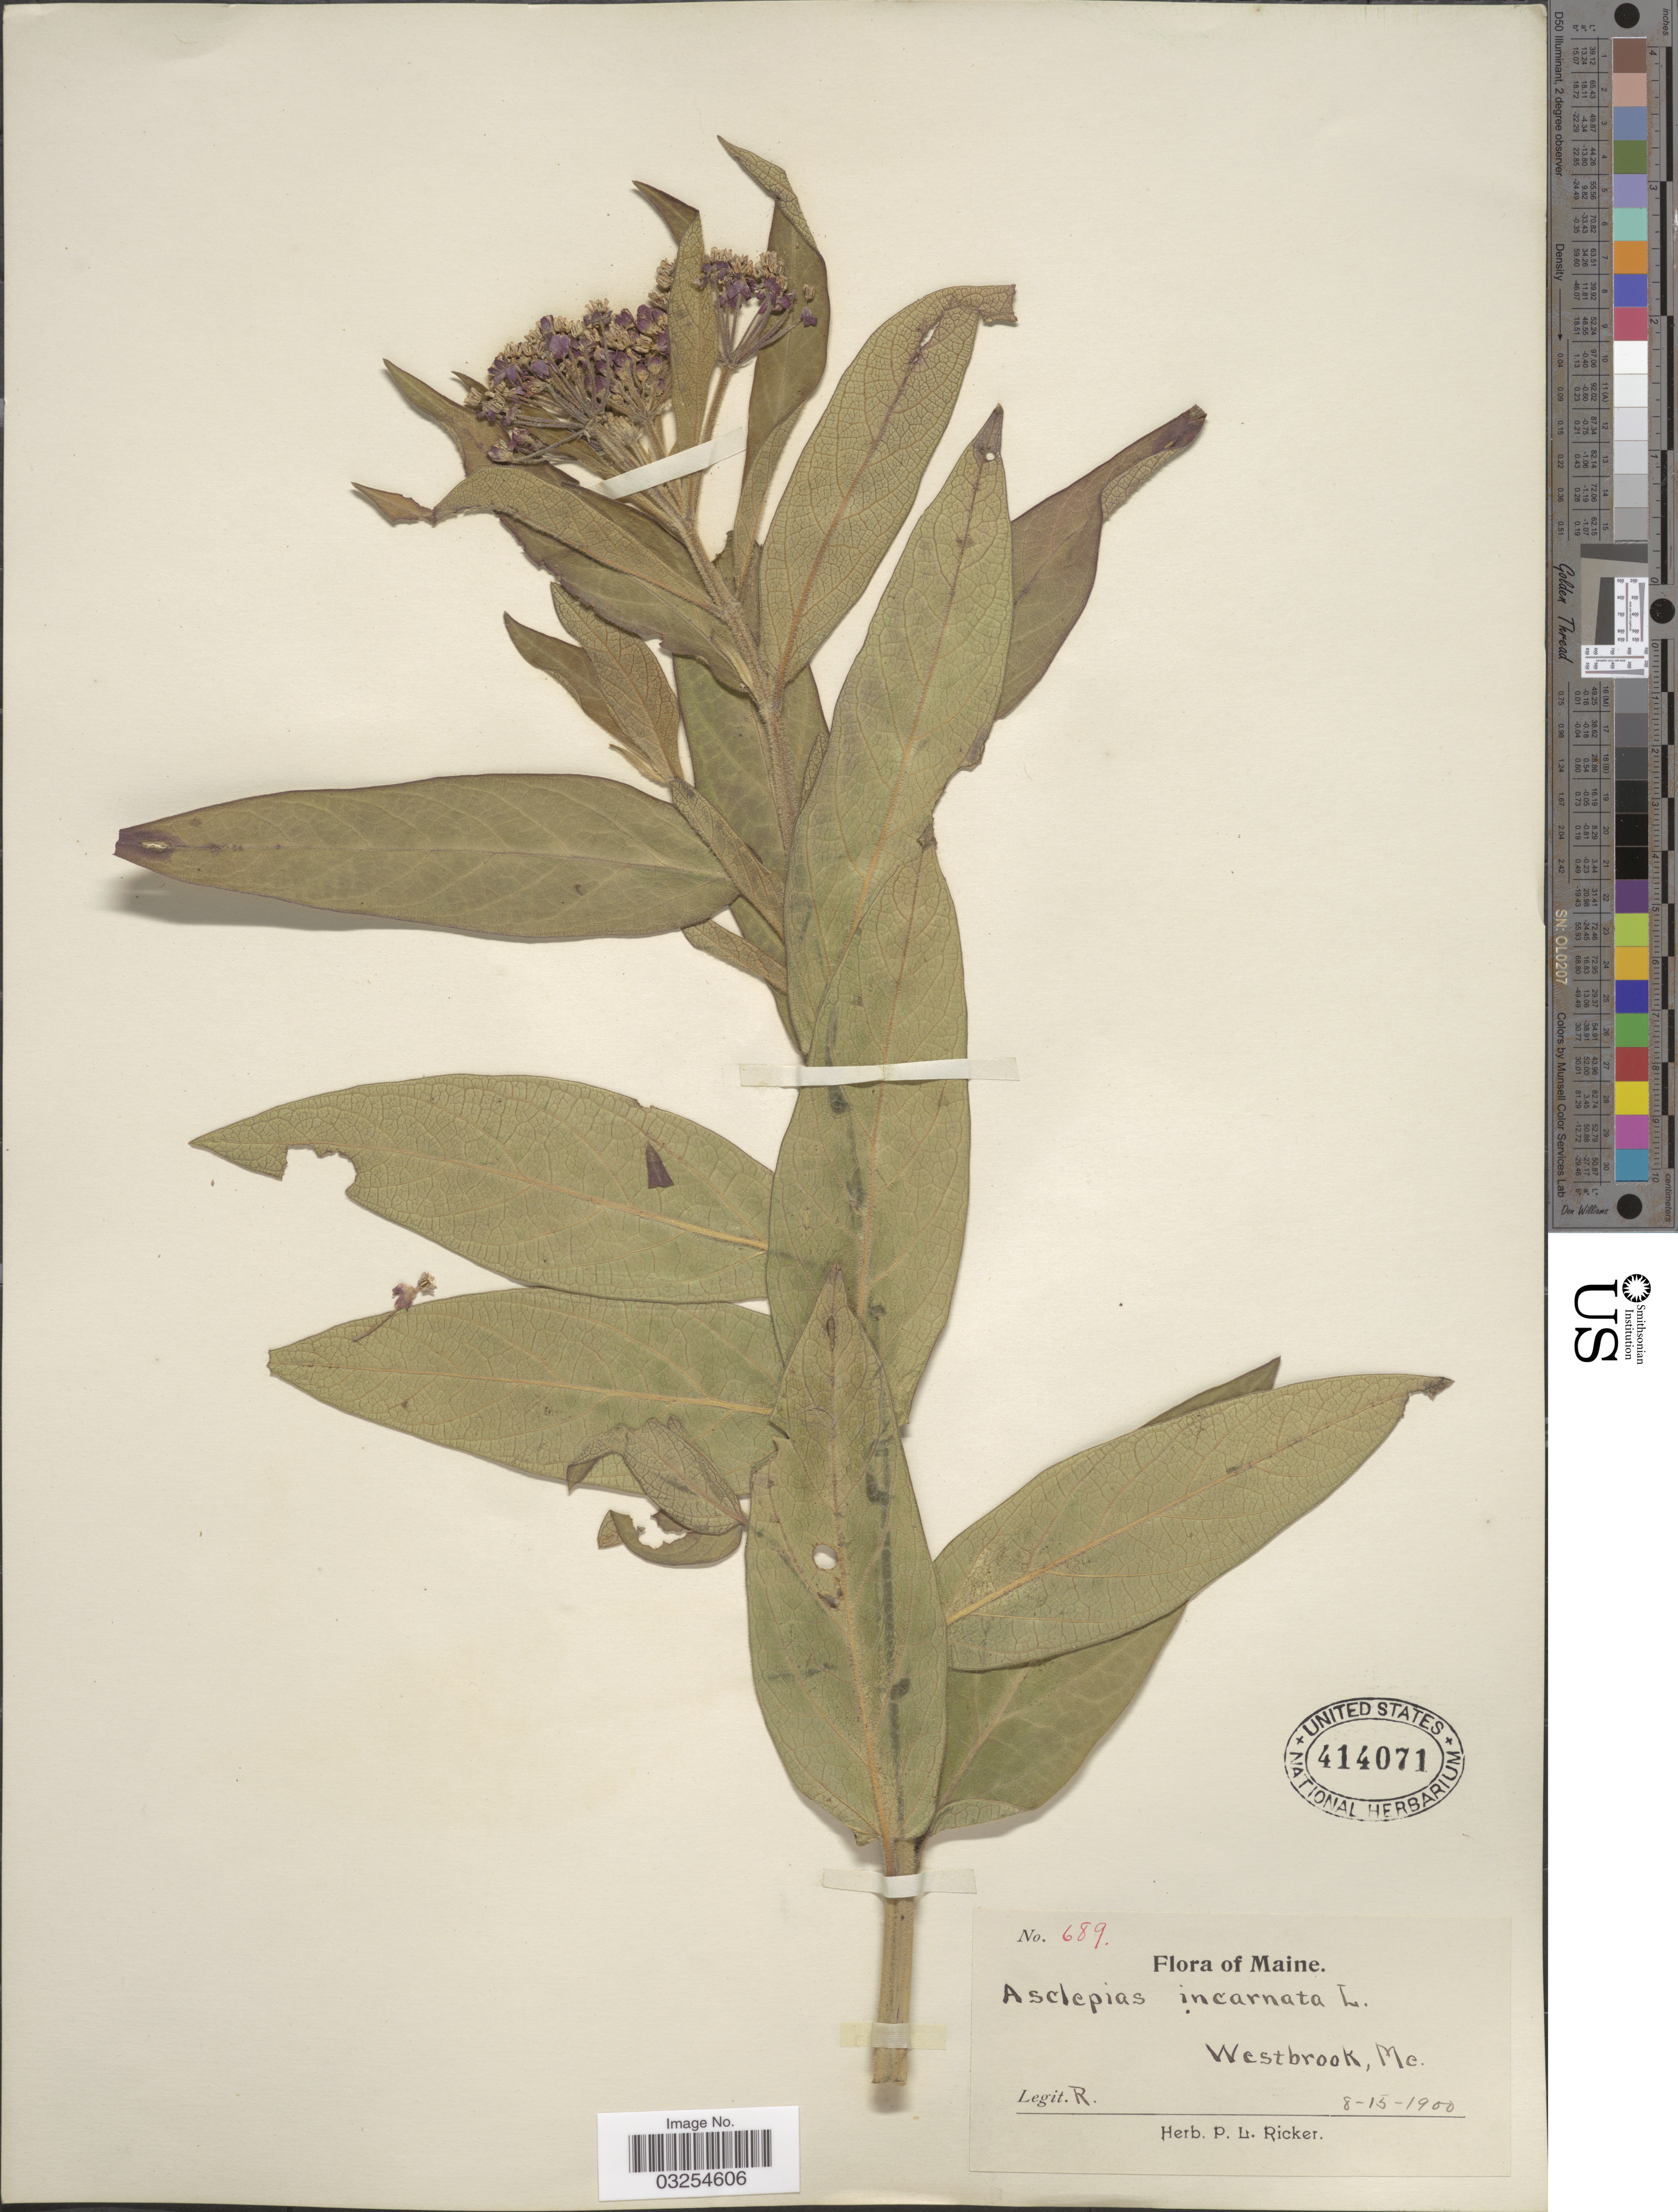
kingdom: Plantae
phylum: Tracheophyta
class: Magnoliopsida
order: Gentianales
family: Apocynaceae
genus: Asclepias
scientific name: Asclepias incarnata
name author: L.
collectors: P. Ricker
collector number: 689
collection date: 1900-08-15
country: United States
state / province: Maine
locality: Westbrook.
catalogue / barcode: US 414071